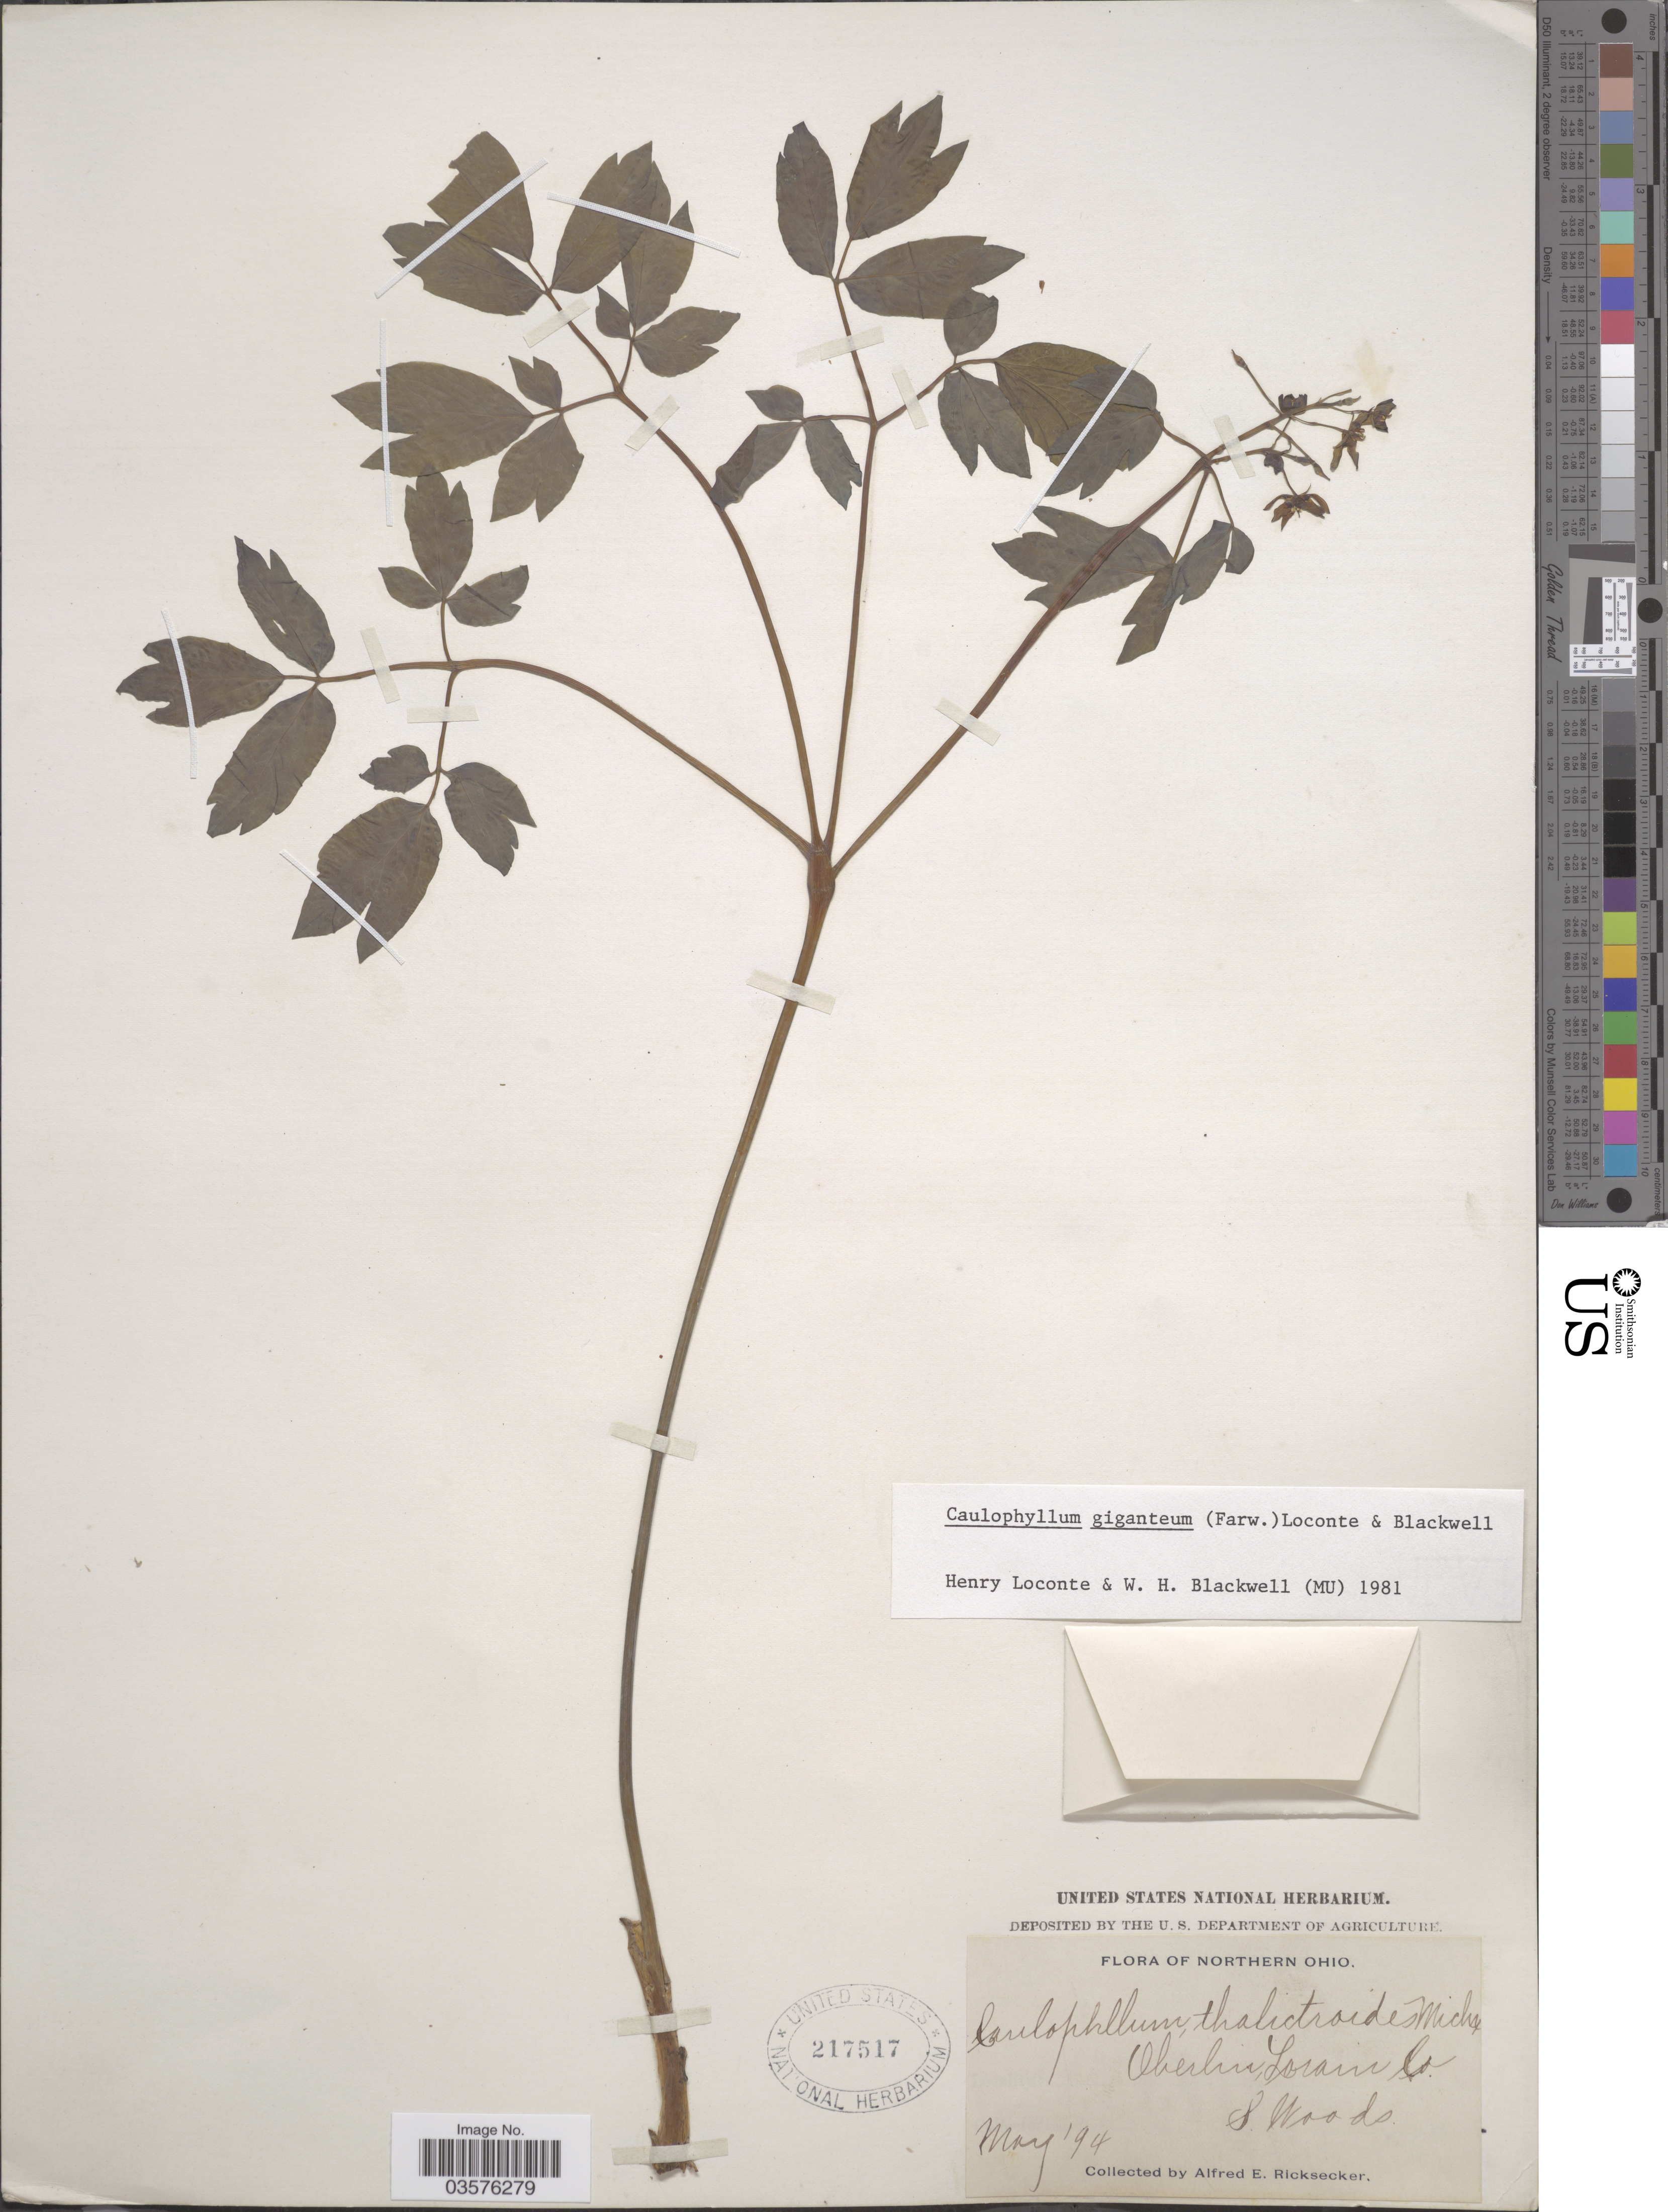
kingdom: Plantae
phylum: Tracheophyta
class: Magnoliopsida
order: Ranunculales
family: Berberidaceae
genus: Caulophyllum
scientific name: Caulophyllum giganteum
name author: (Farw.) Loconte & W.H. Blackw.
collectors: A. E. Ricksecker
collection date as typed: Transcribed d/m/y: /5/94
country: United States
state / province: Ohio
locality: Northern Ohio. Oberlin, Lorain Co. S. Woods.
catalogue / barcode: US 217517